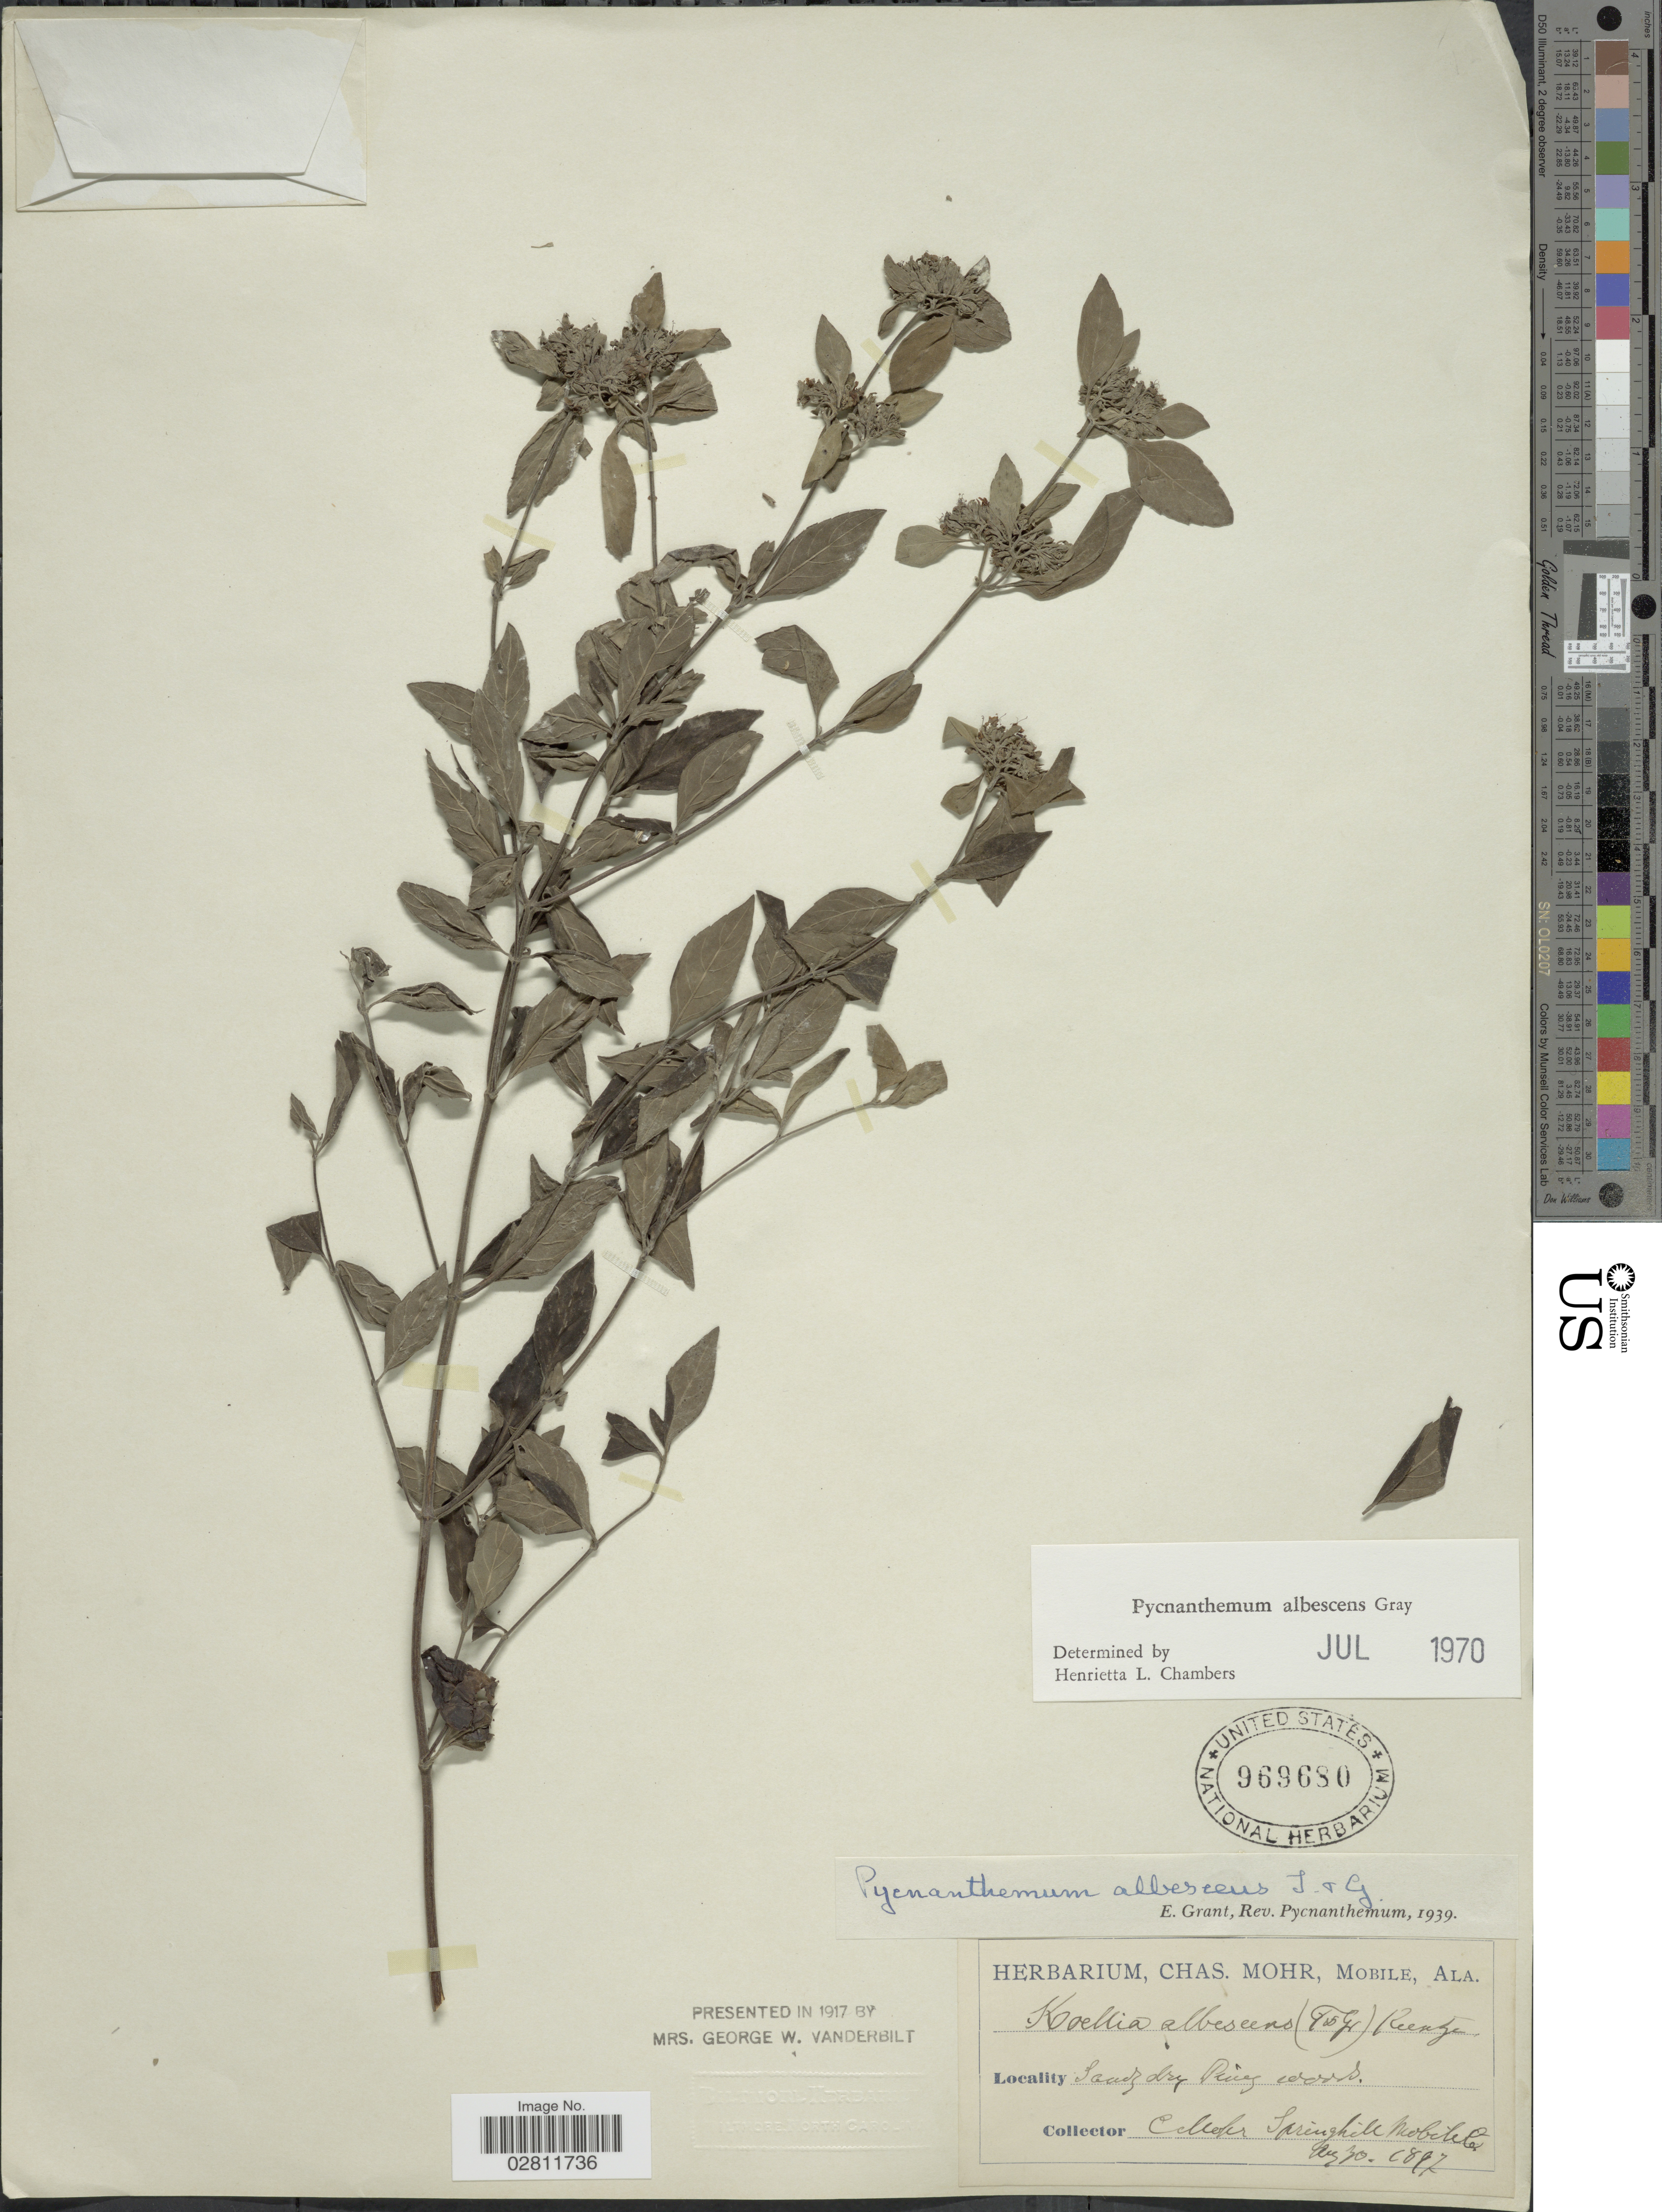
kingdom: Plantae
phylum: Tracheophyta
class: Magnoliopsida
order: Lamiales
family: Lamiaceae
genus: Pycnanthemum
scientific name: Pycnanthemum albescens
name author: Torr. & A. Gray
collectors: Mohr, C. T. (herbarium)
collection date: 1897-08-30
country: United States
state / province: Alabama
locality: Springhill. Mobile Co.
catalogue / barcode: US 969680